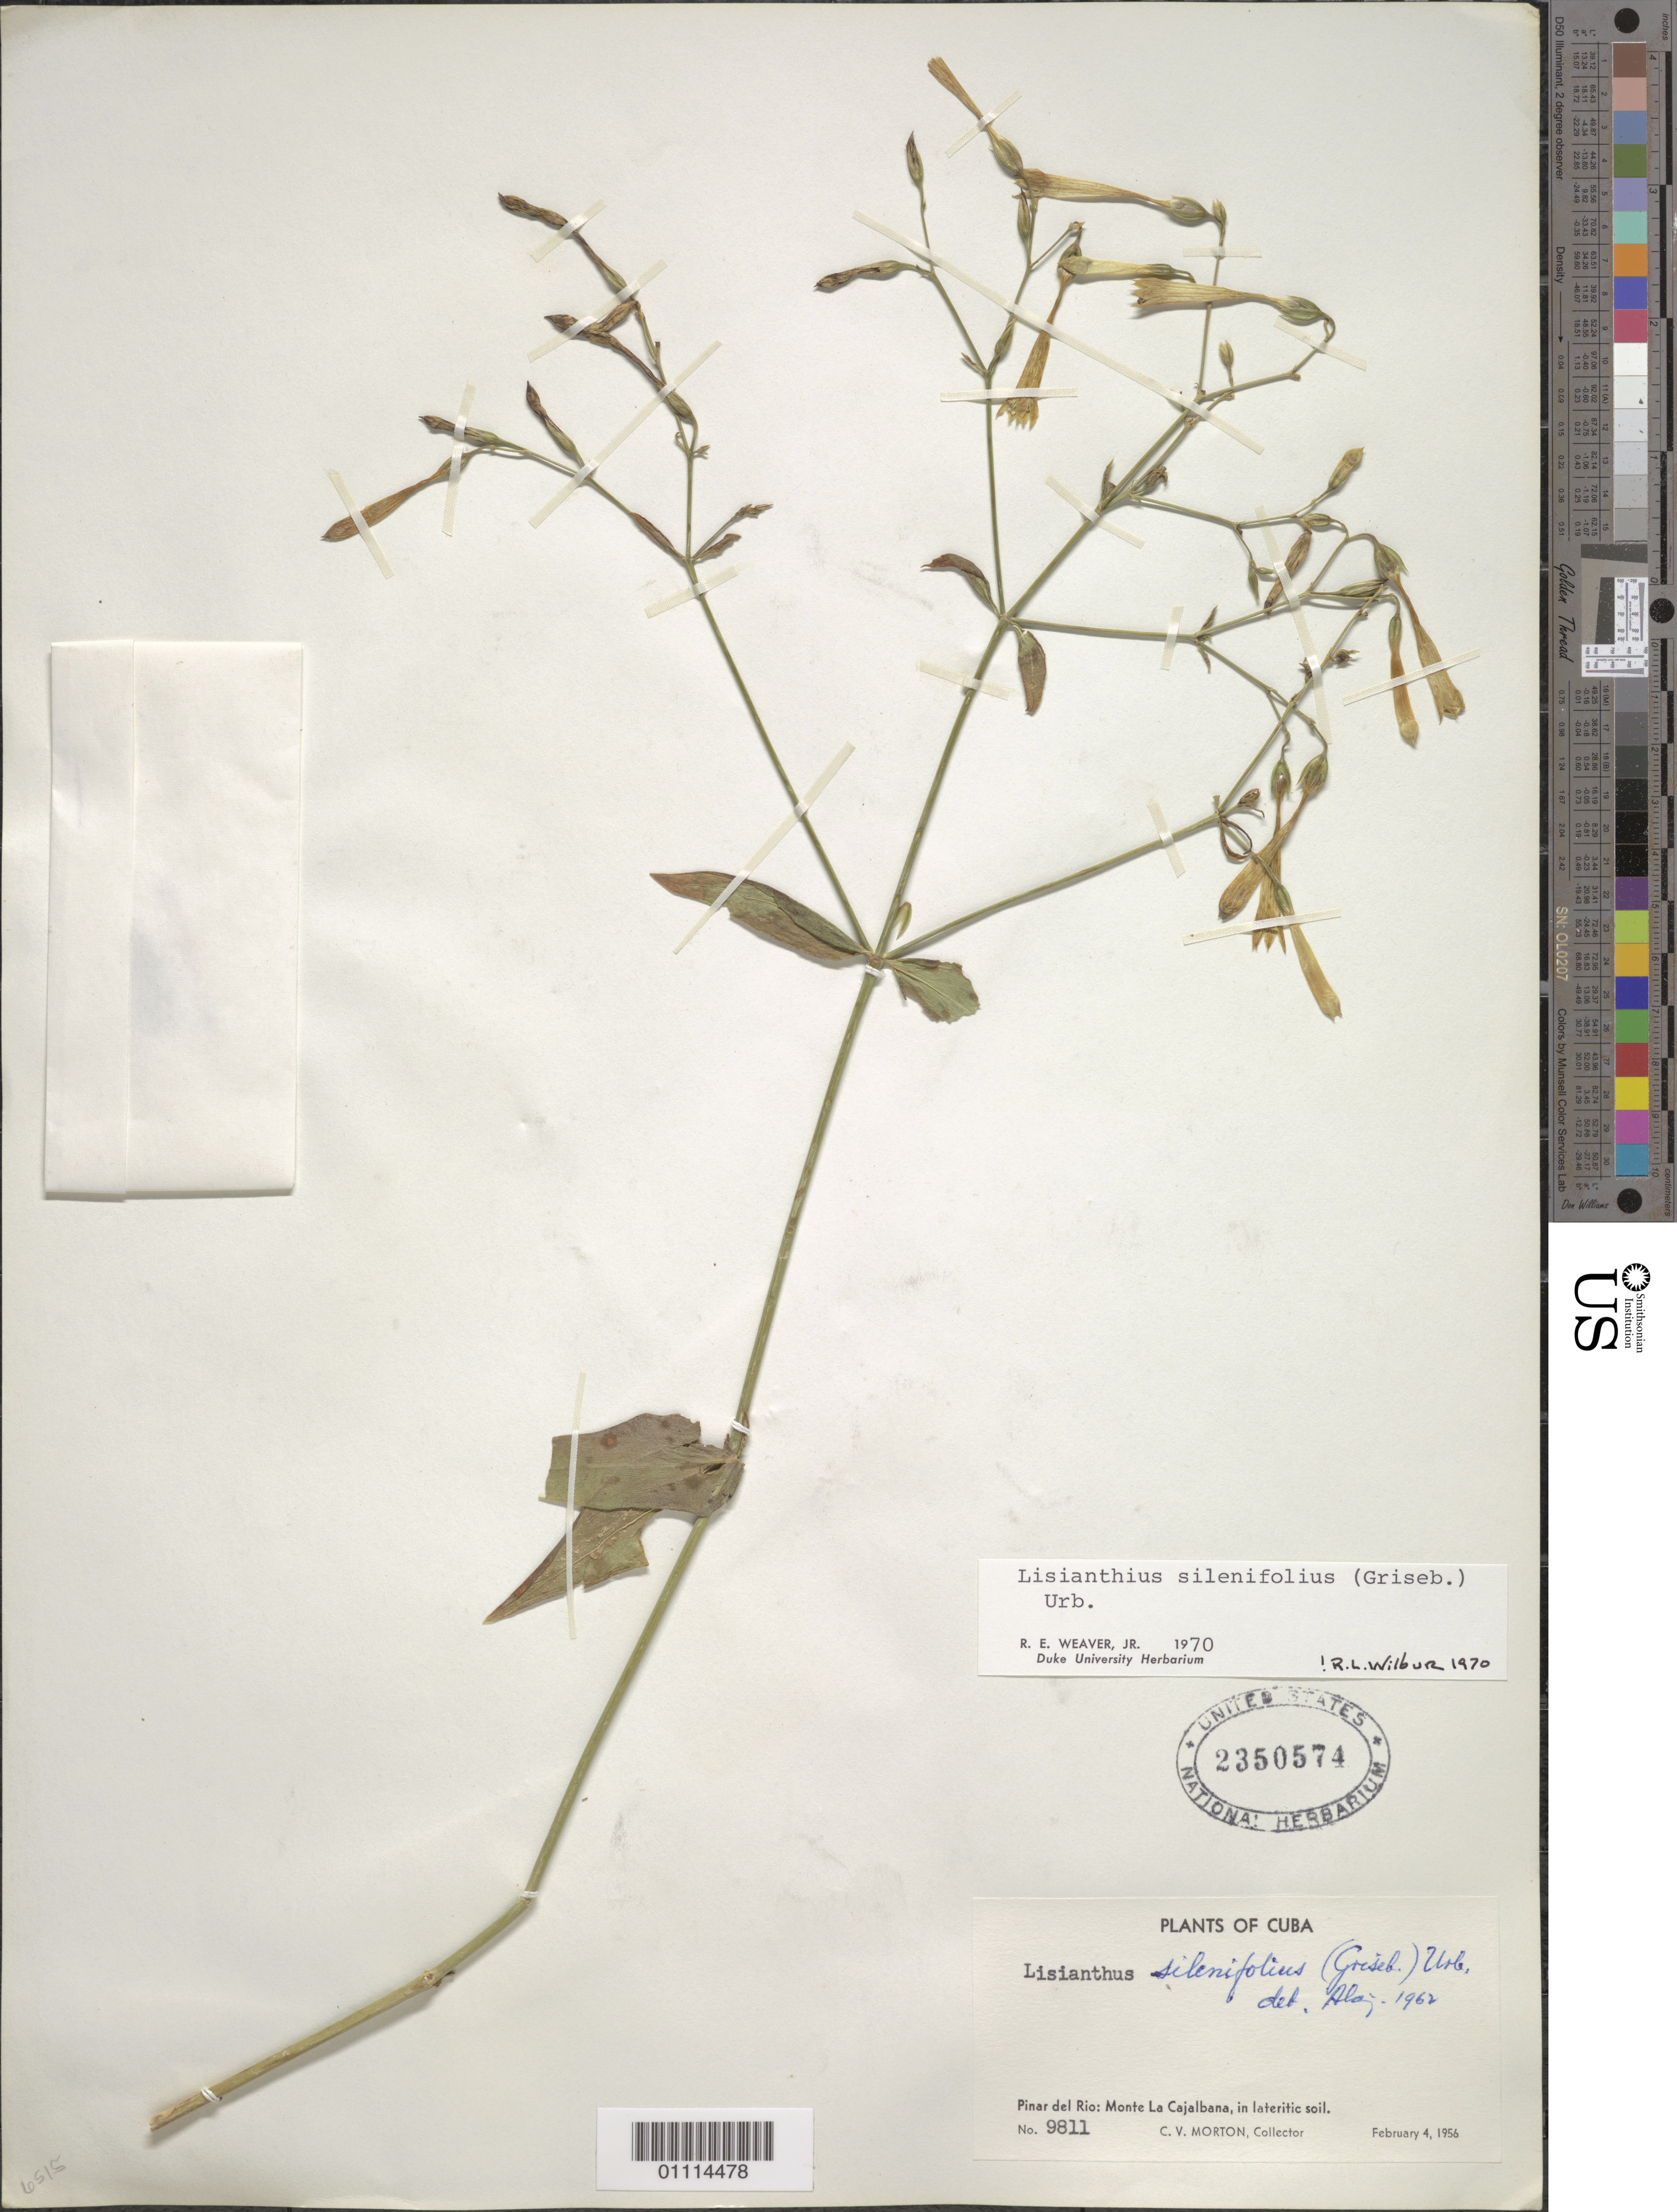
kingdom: Plantae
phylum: Tracheophyta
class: Magnoliopsida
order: Gentianales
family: Gentianaceae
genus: Lisianthius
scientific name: Lisianthius silenifolius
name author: (Griseb.) Urb.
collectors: C. V. Morton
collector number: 9811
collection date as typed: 04 Feb 1956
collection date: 1956-02-04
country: Cuba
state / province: Pinar del Rio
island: Cuba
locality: Monte La Cajalbana, in laterite soil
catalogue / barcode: US 2350574